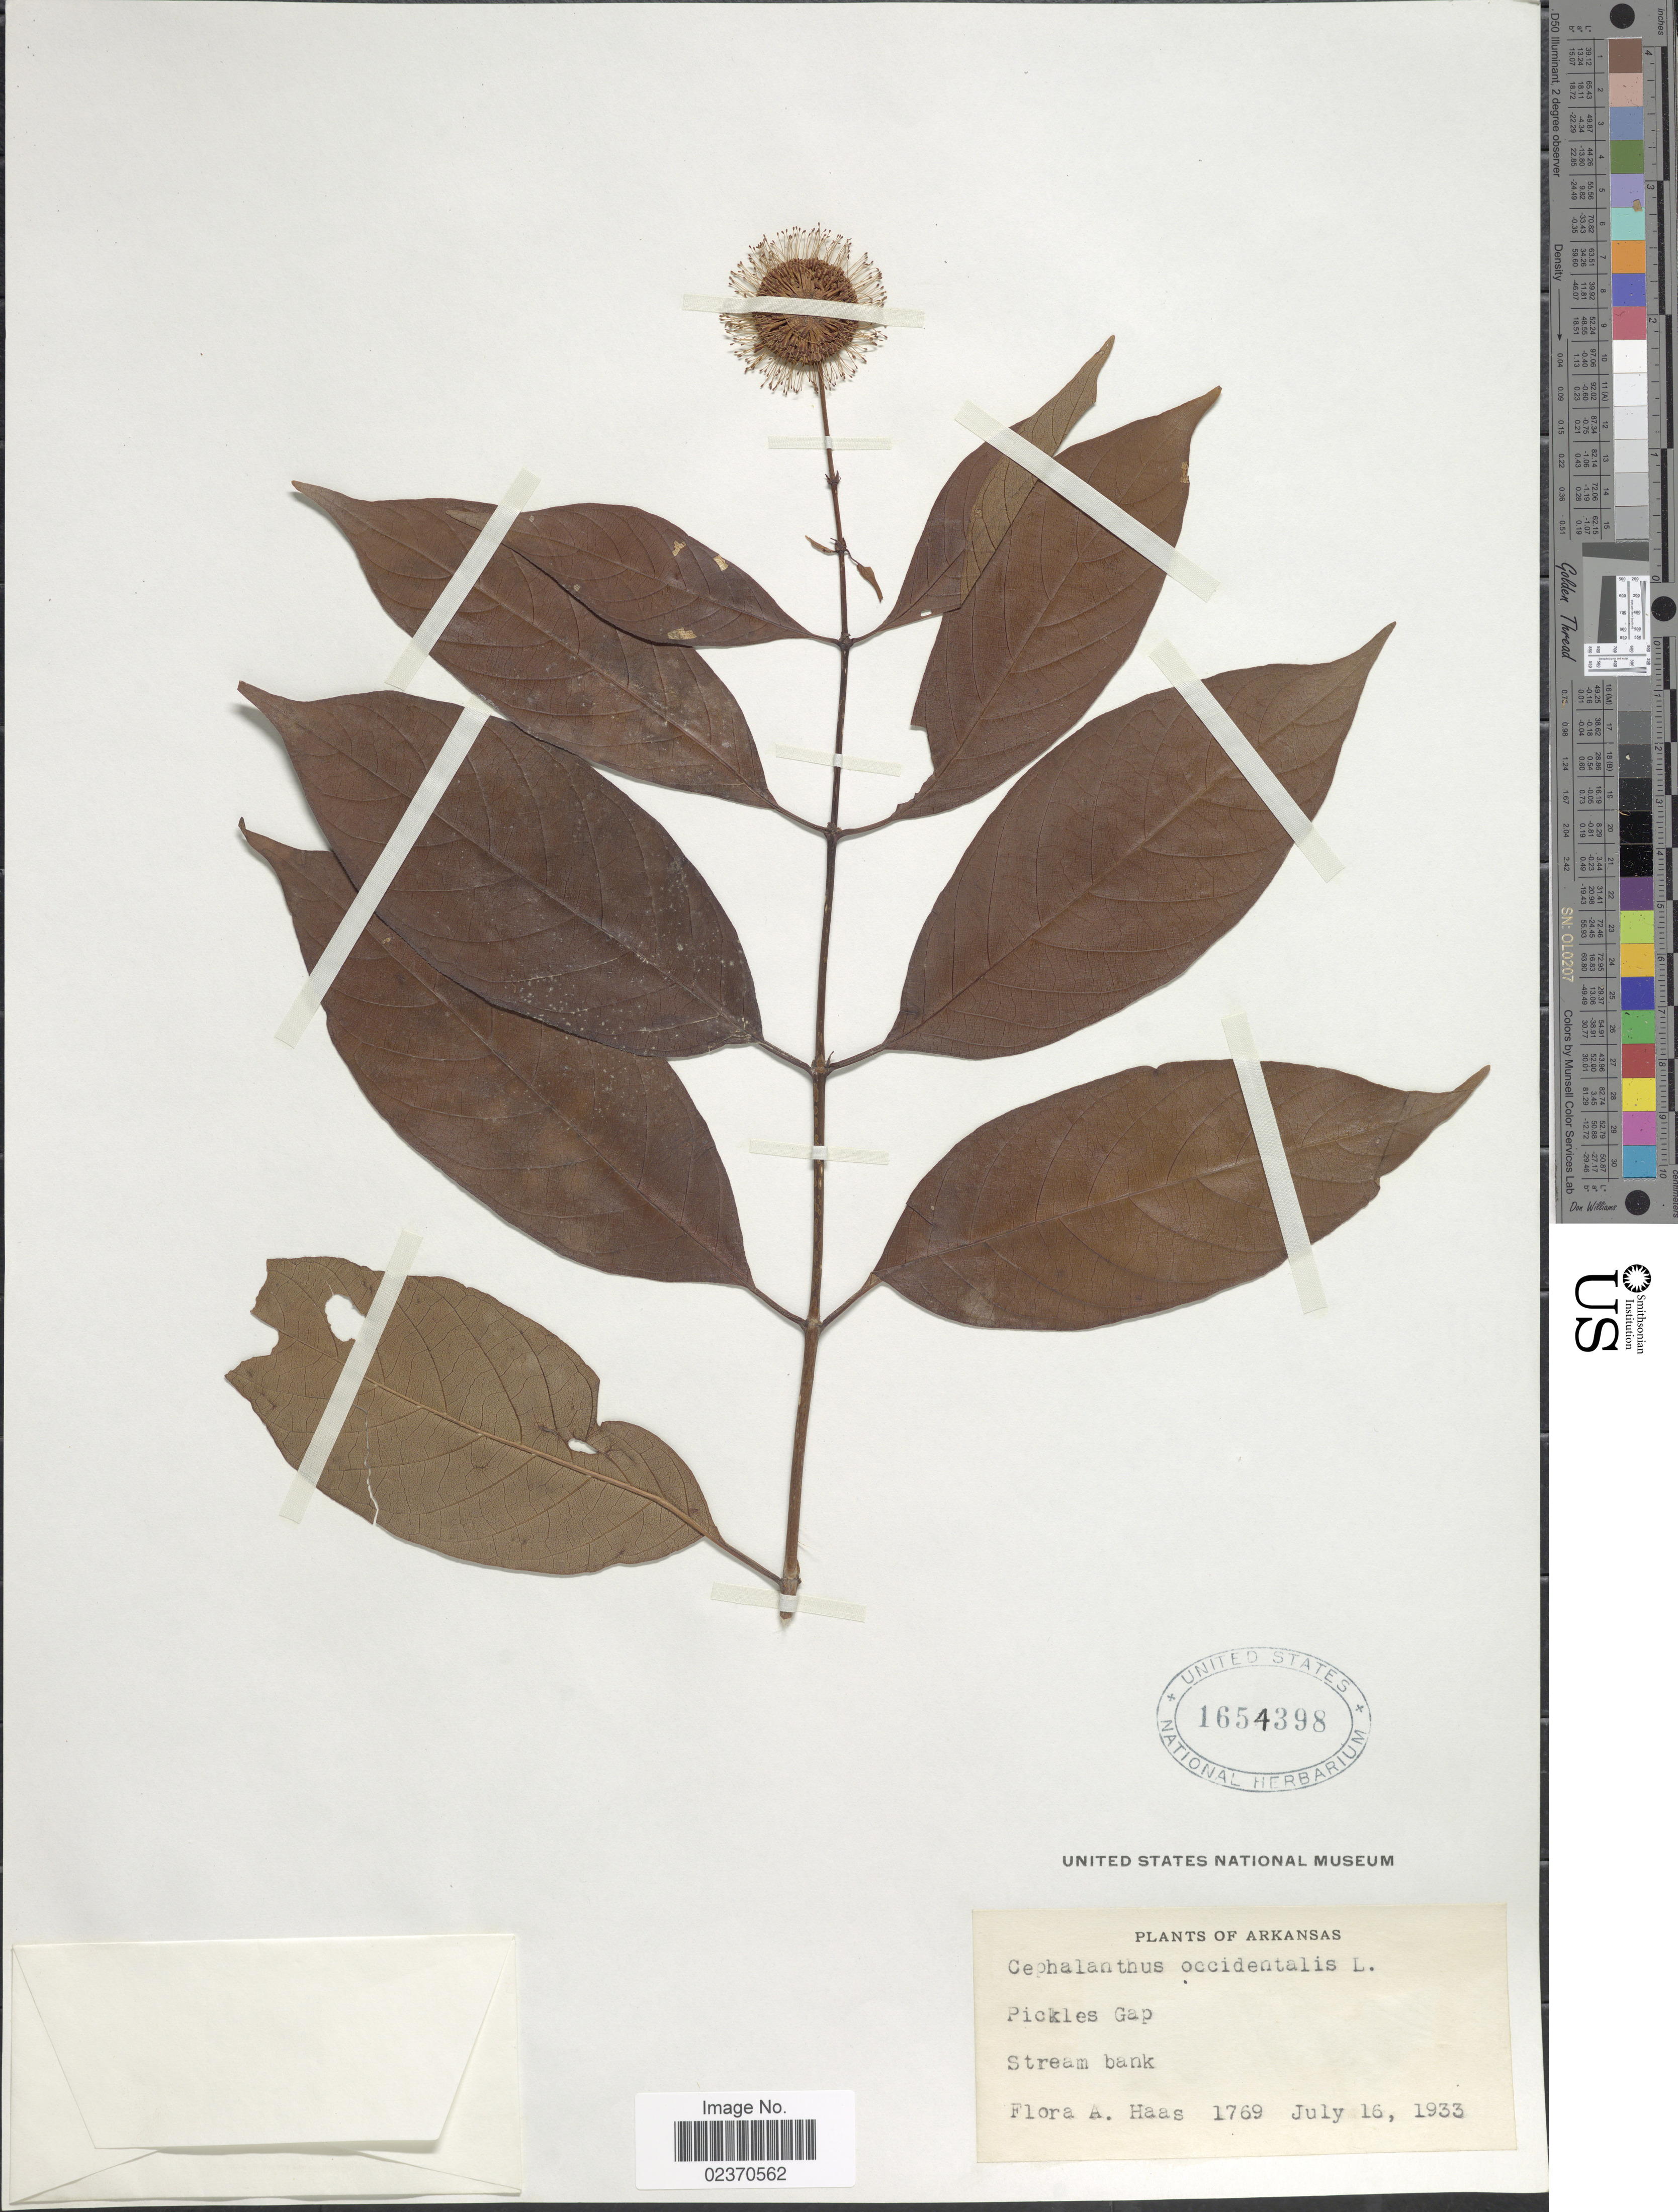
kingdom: Plantae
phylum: Tracheophyta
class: Magnoliopsida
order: Gentianales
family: Rubiaceae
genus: Cephalanthus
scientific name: Cephalanthus occidentalis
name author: L.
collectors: F. A. Haas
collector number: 1769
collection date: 1933-07-16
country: United States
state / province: Arkansas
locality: Pickles Gap, Stream bank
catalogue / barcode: US 1654398